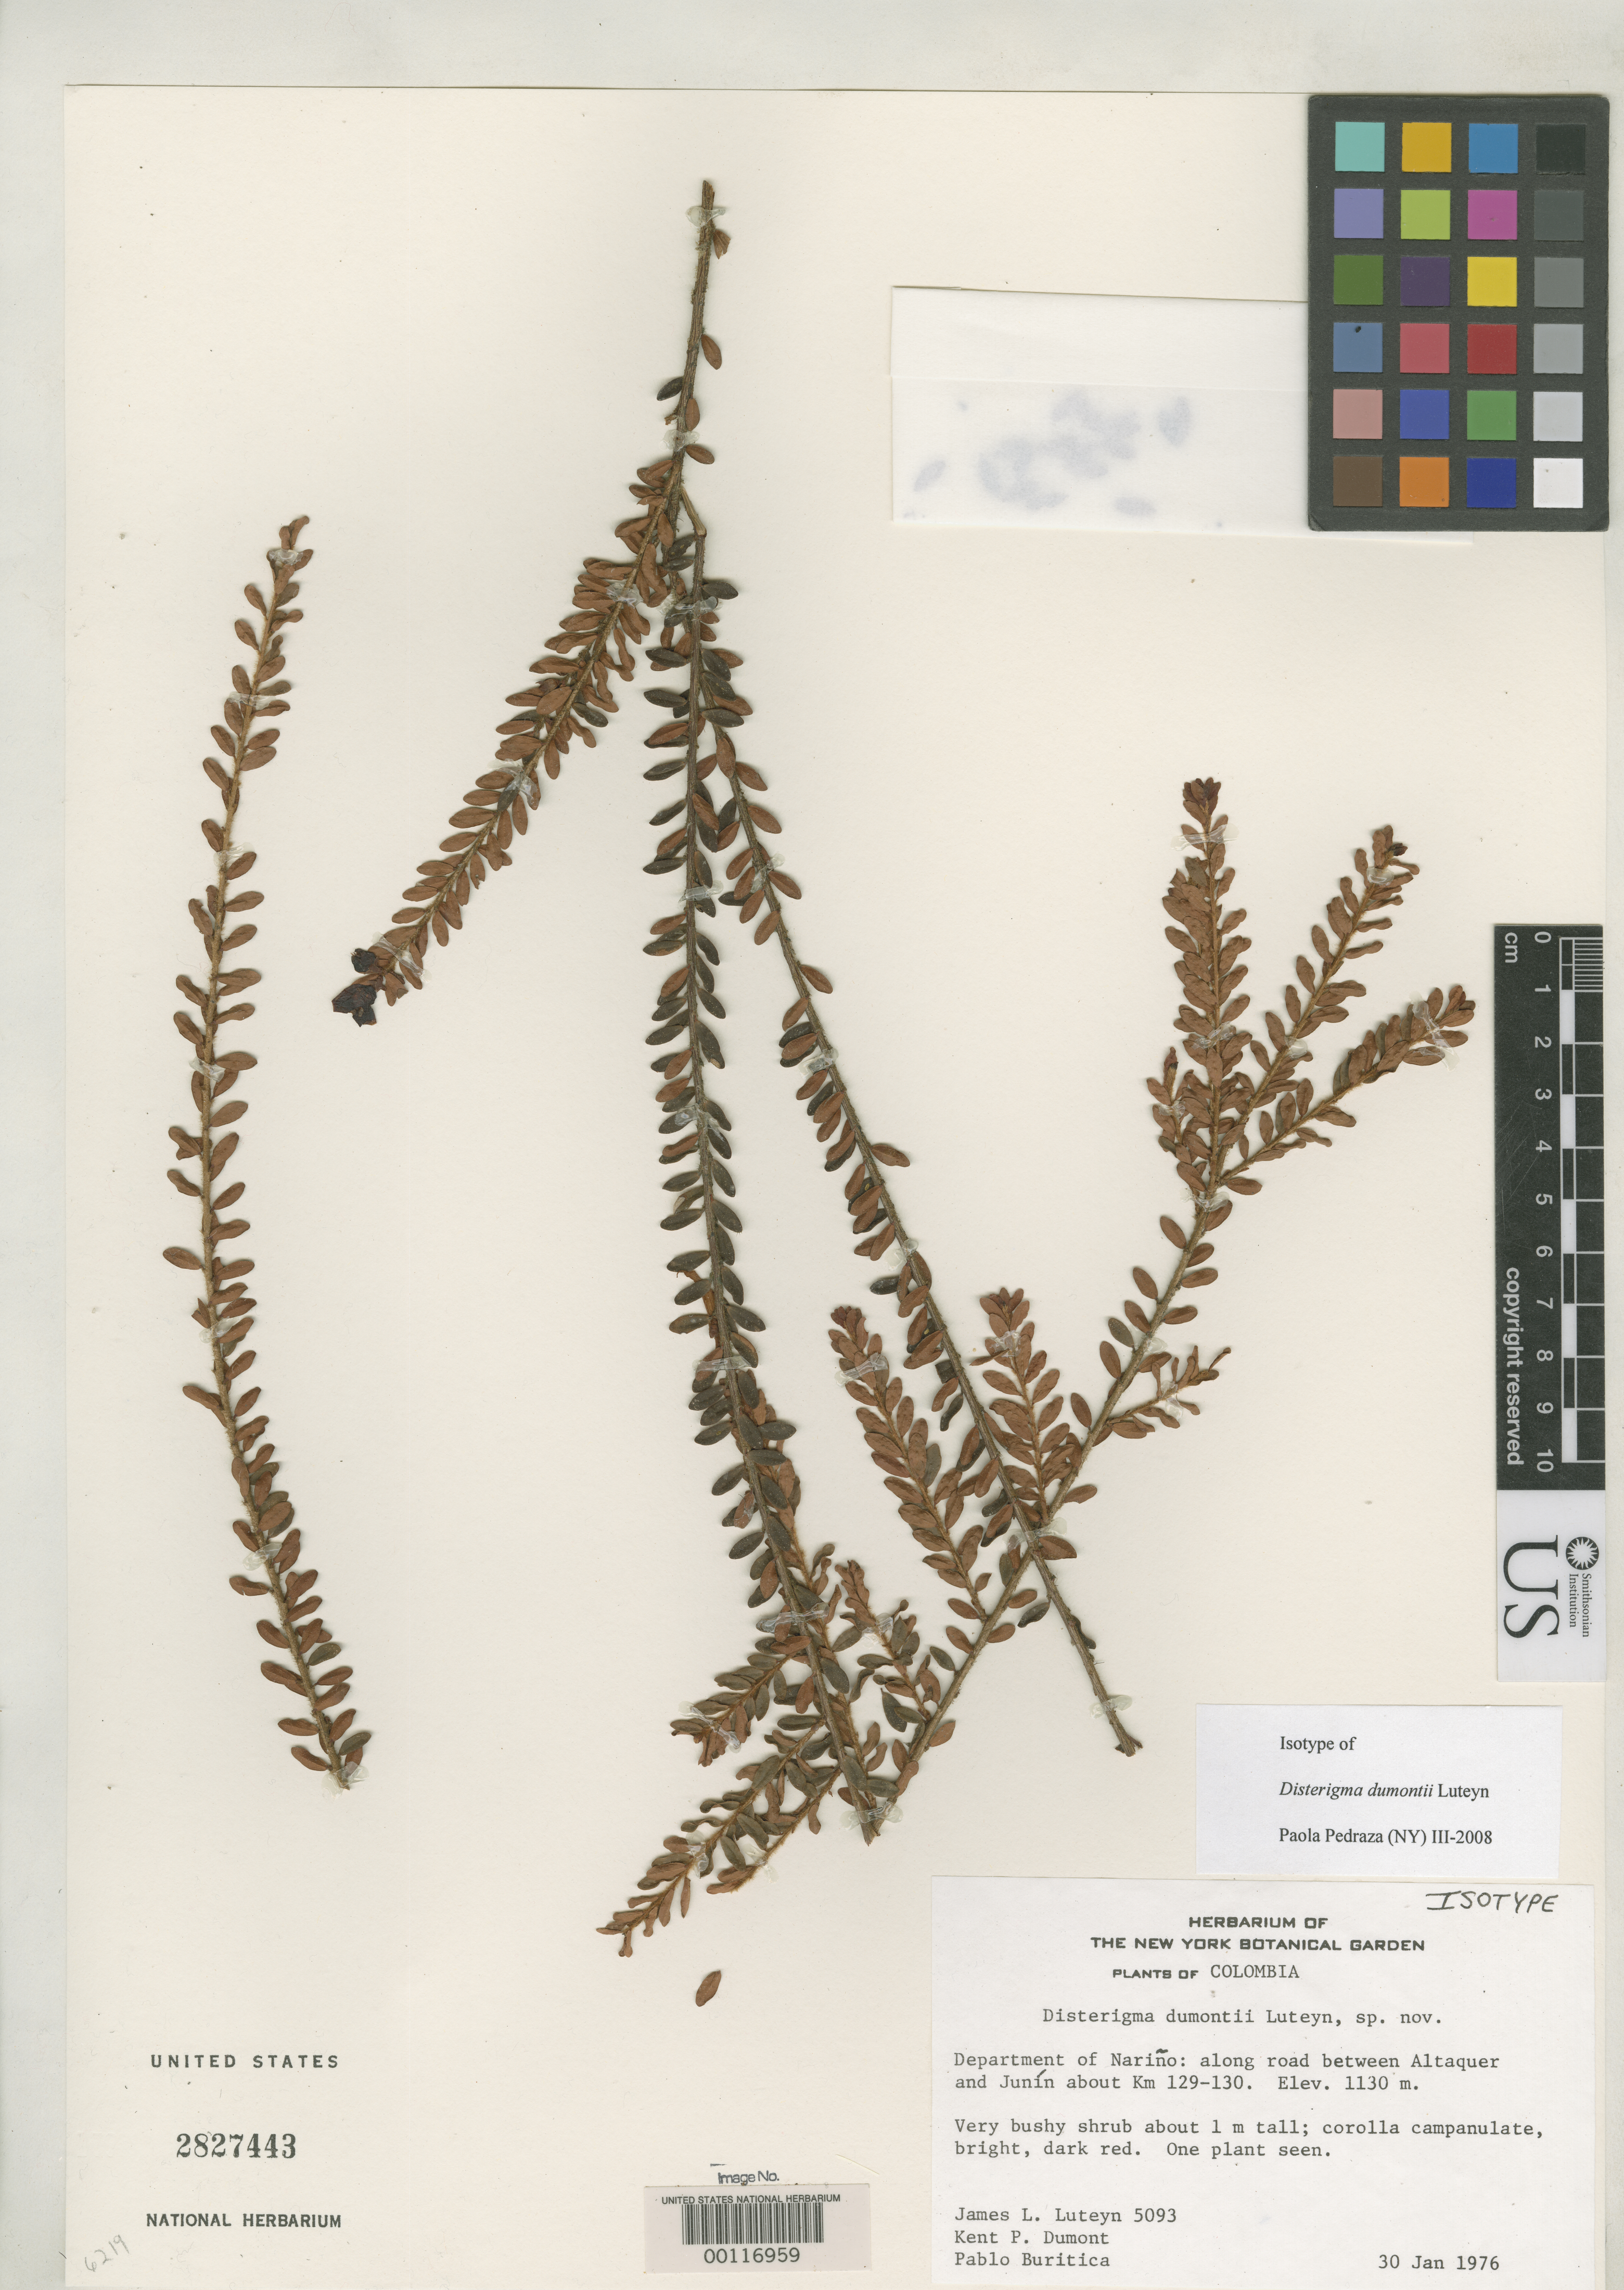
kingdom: Plantae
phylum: Tracheophyta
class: Magnoliopsida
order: Ericales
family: Ericaceae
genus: Disterigma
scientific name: Disterigma dumontii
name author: Luteyn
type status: Isotype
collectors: J. L. Luteyn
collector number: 5093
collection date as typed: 30 Jan 1976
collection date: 1976-01-30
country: Colombia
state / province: Nariño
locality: Between Altaguer and Junin.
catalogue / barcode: US 2827443